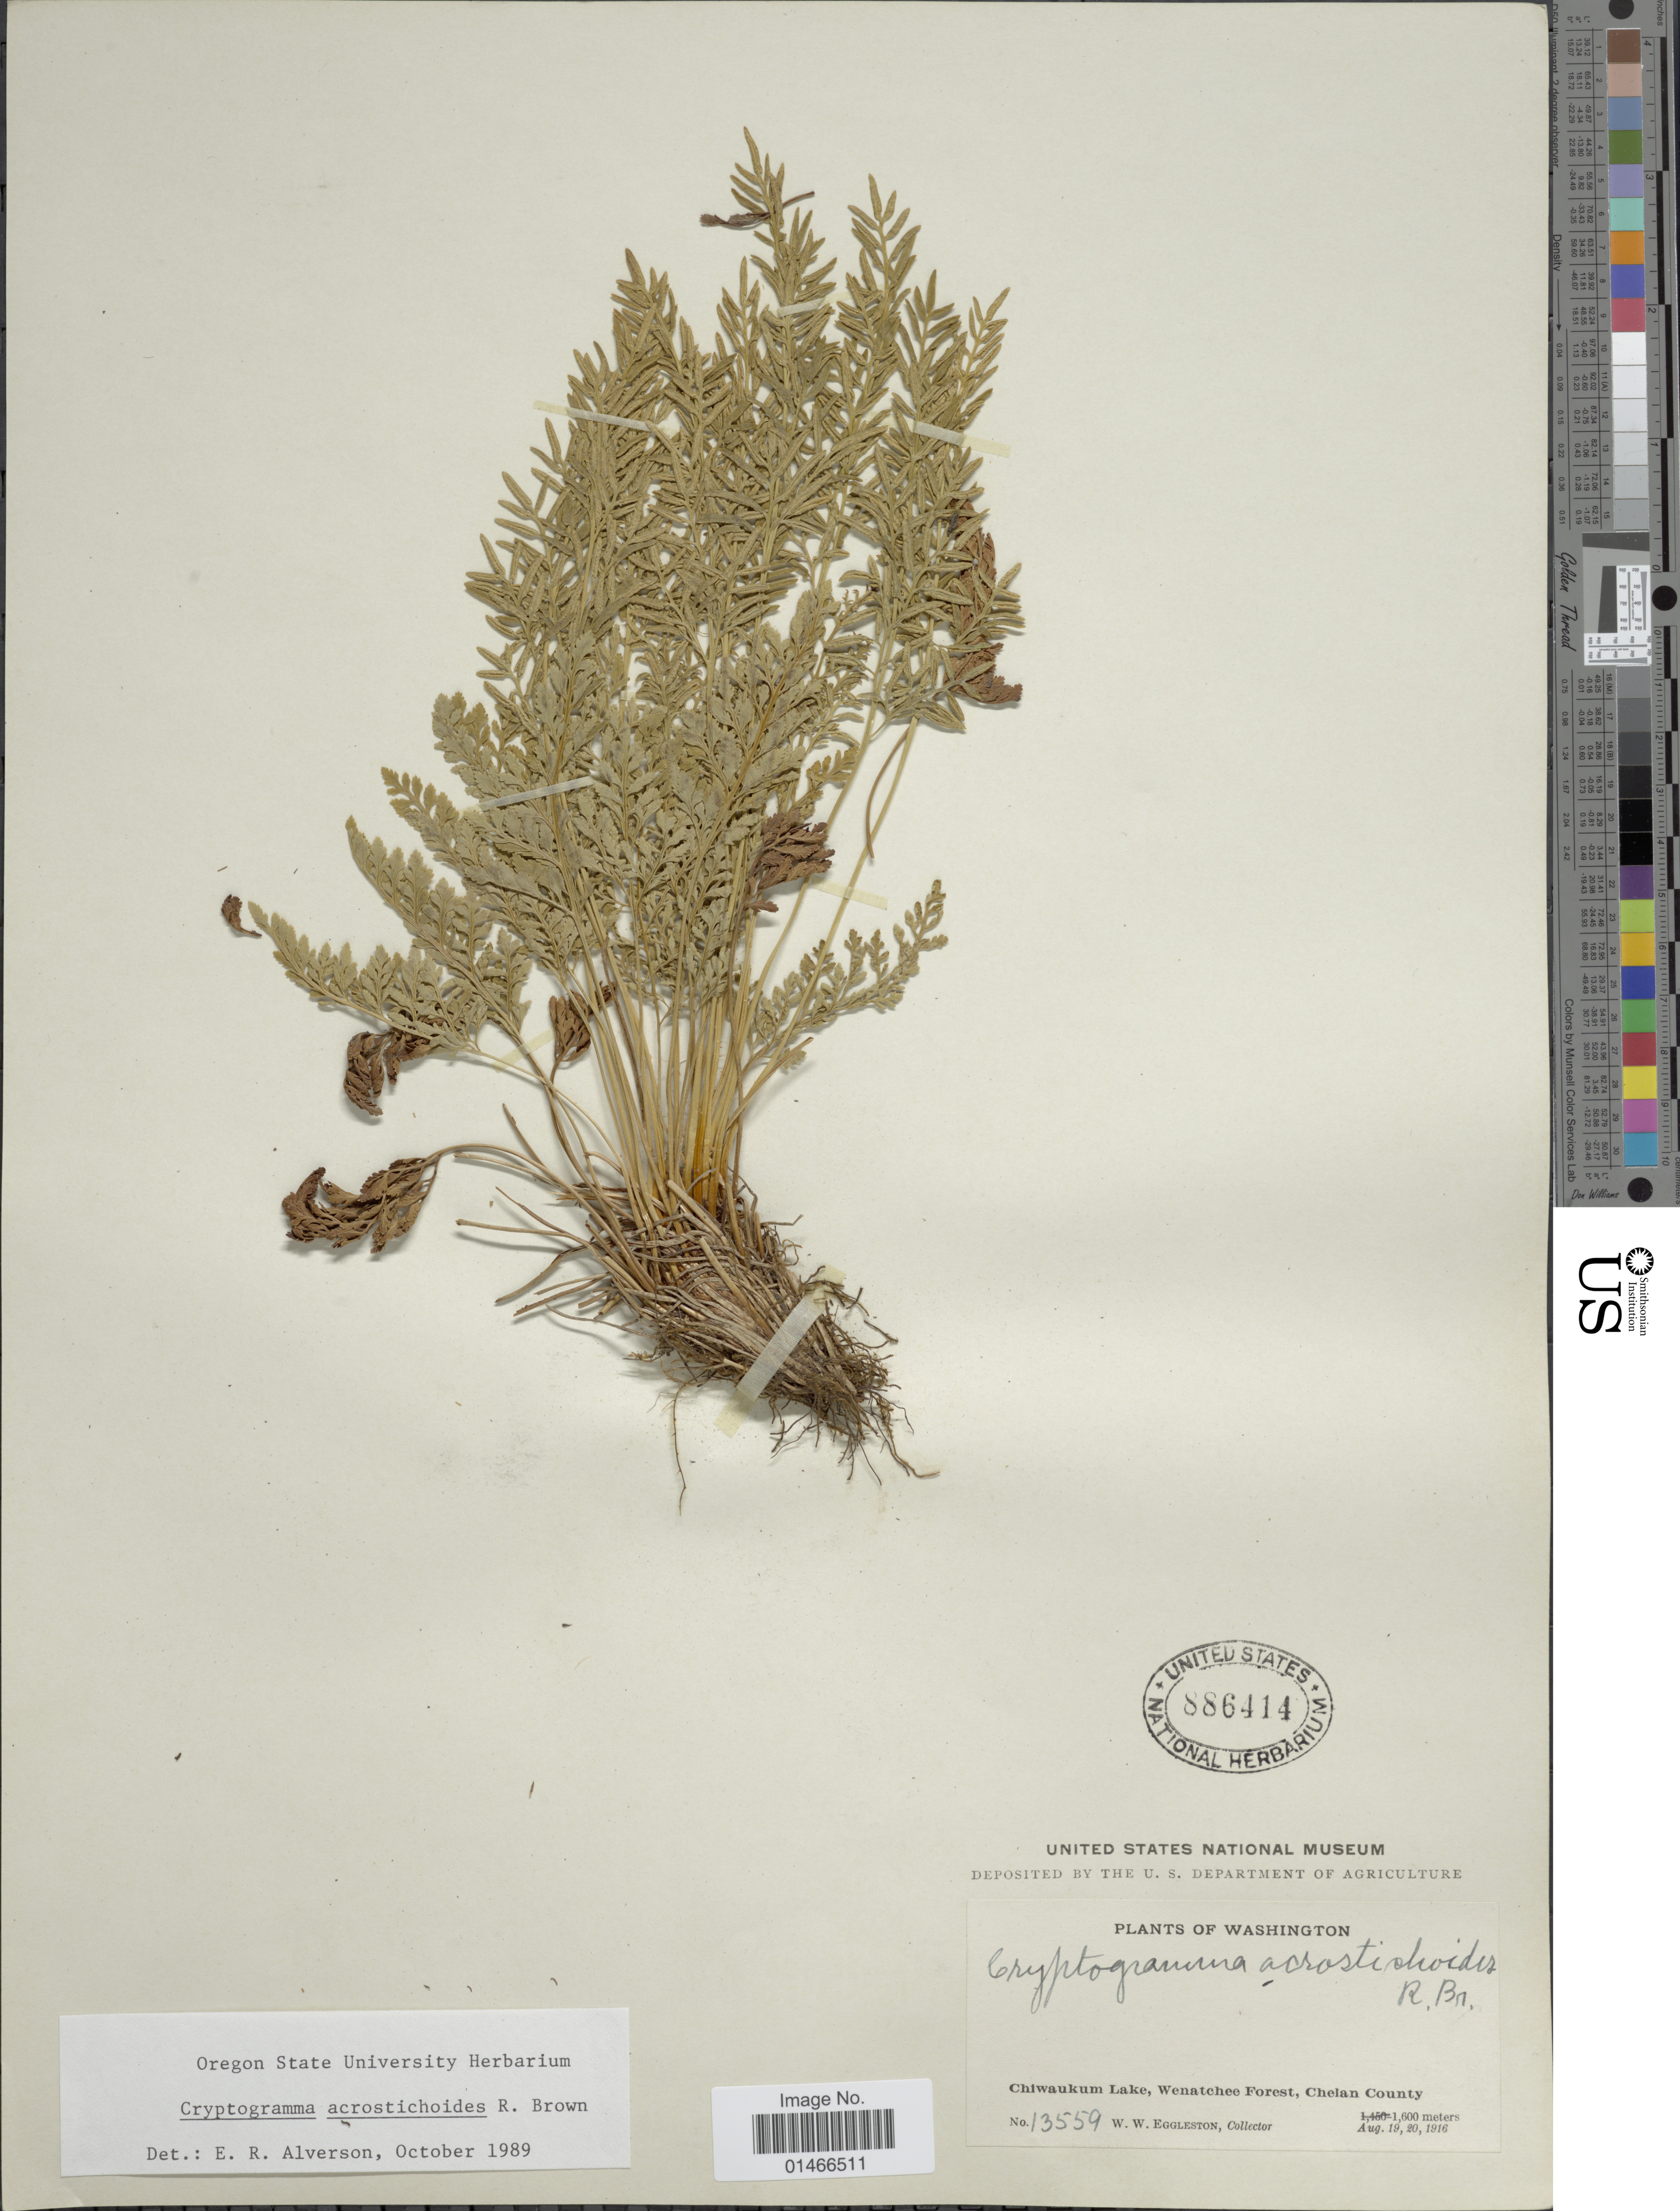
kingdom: Plantae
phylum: Tracheophyta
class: Polypodiopsida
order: Polypodiales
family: Pteridaceae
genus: Cryptogramma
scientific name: Cryptogramma acrostichoides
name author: R. Br.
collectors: W. W. Eggleston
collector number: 13559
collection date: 1916-08-19/1916-08-20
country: United States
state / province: Washington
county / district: Chelan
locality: Chiwaukum Lake, Wenatchee Forest, Chelan County.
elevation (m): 1600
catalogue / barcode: US 886414